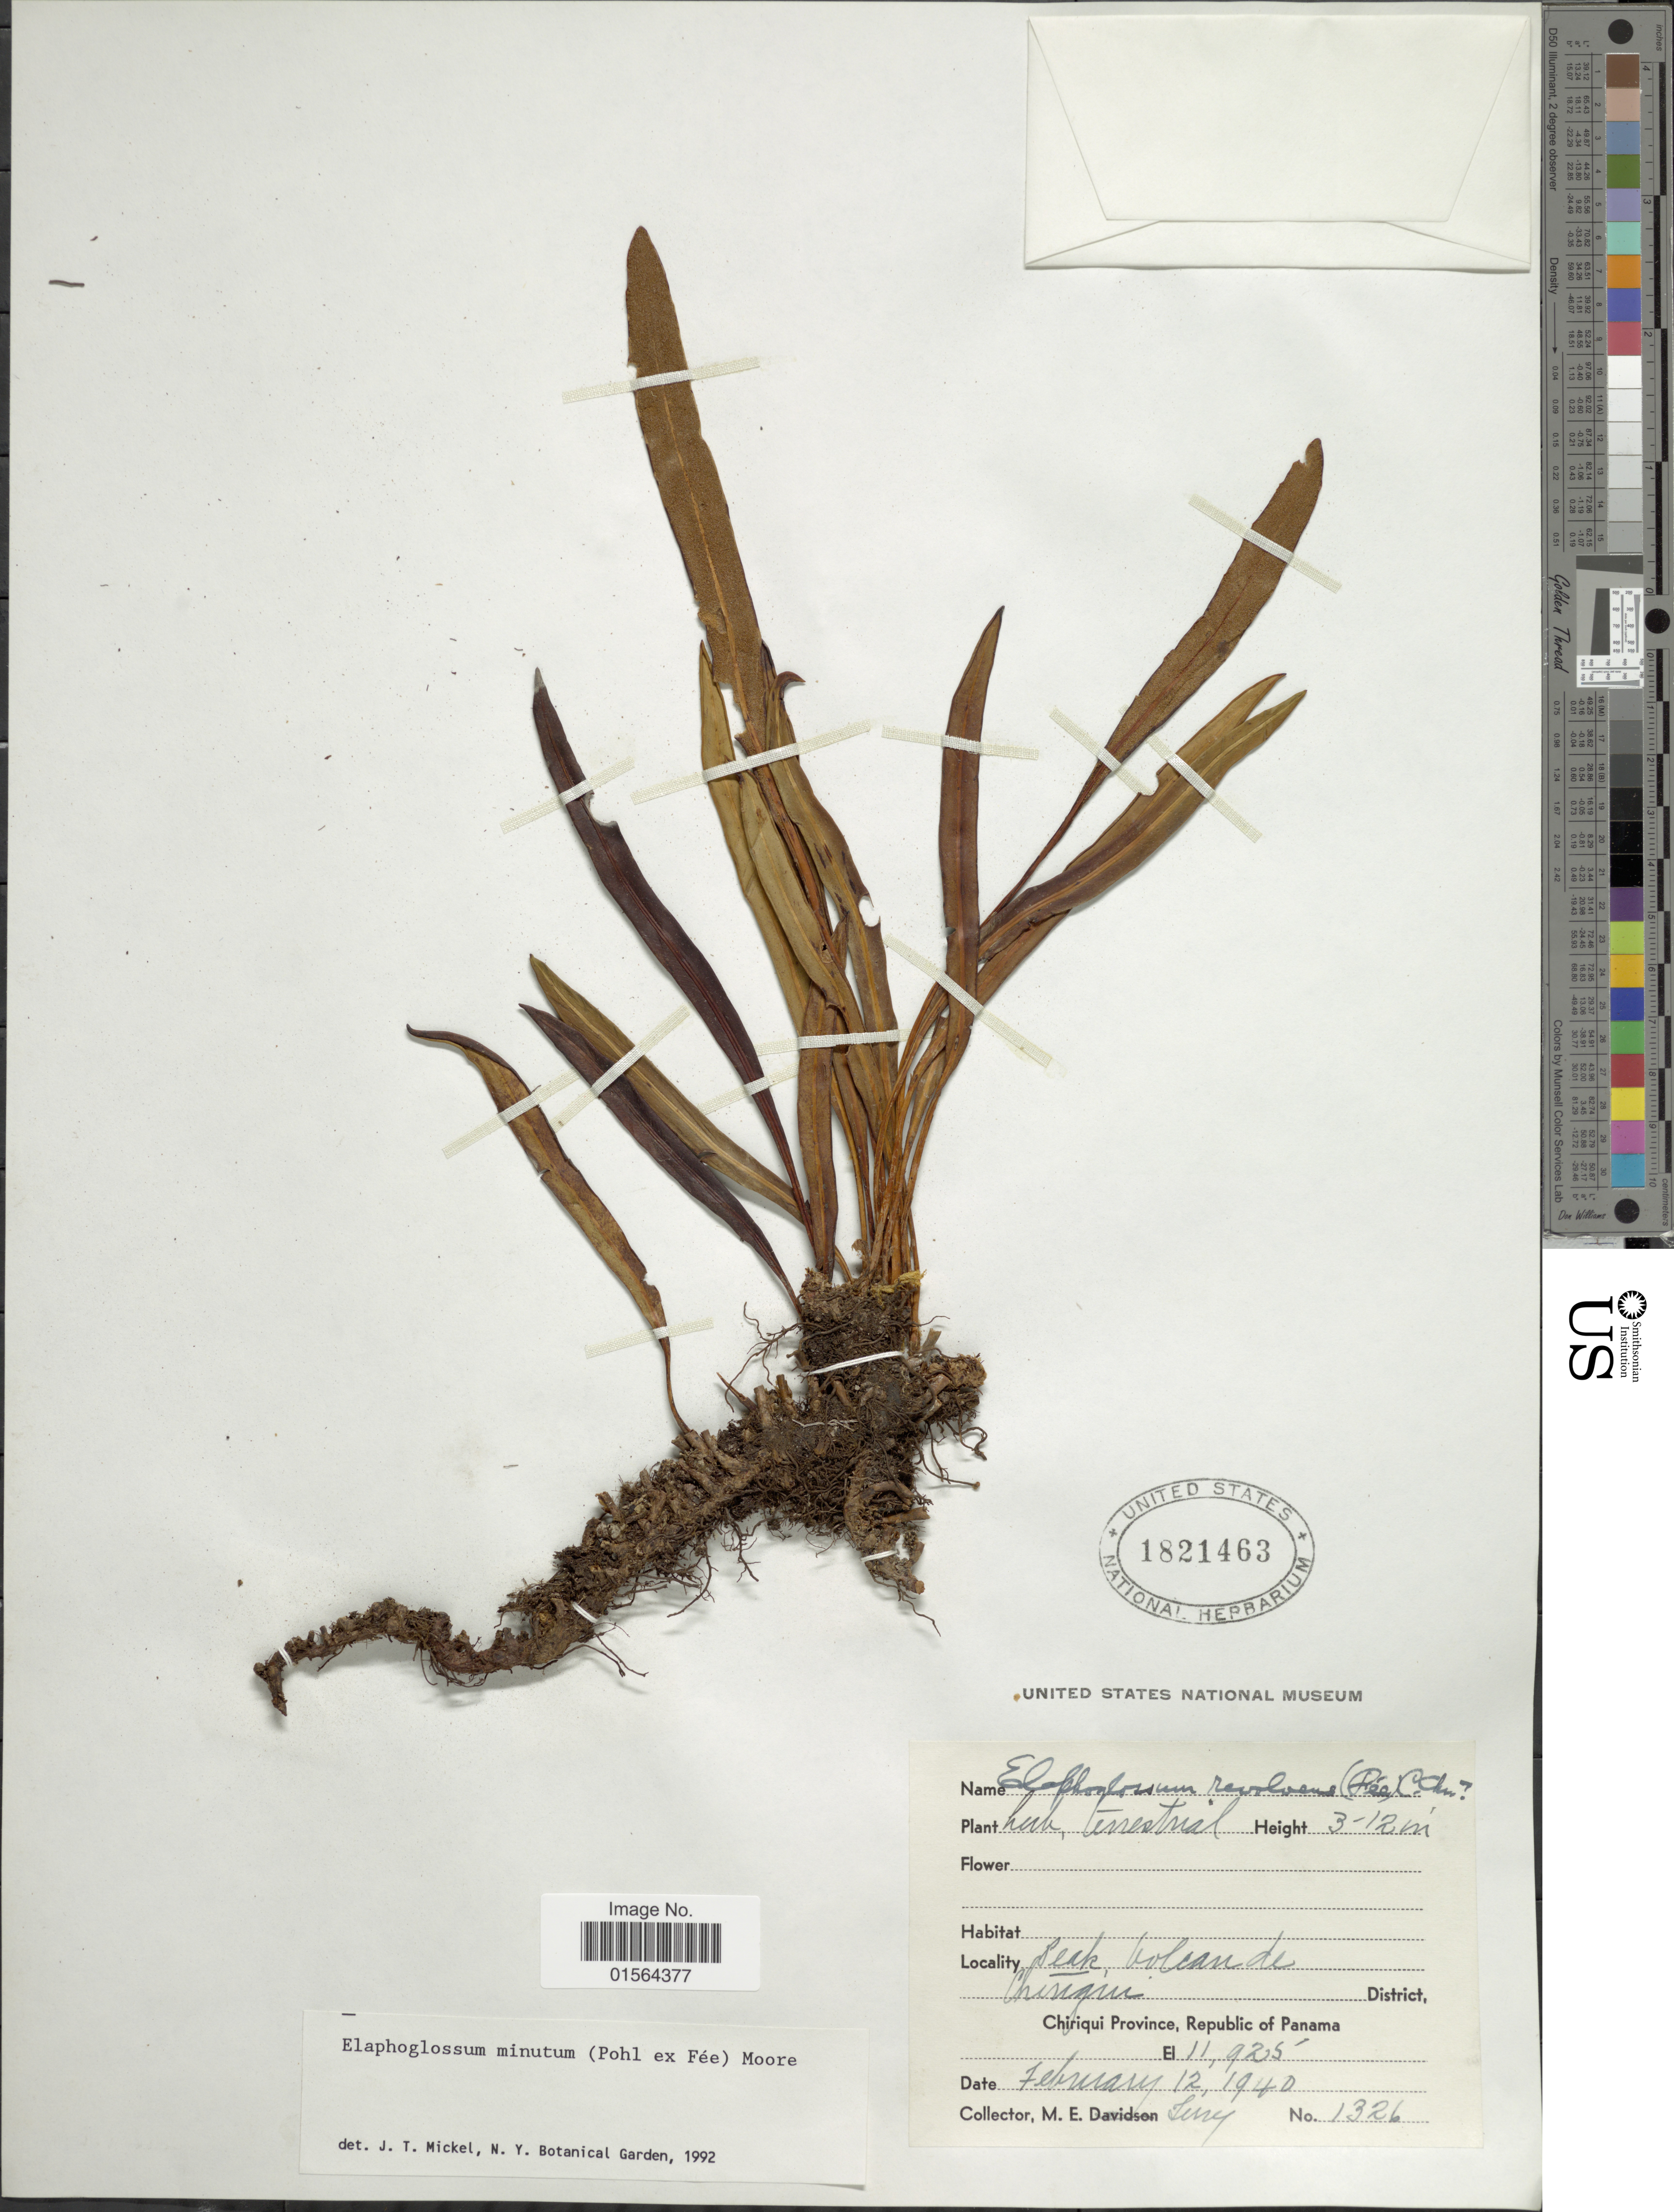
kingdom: Plantae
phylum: Tracheophyta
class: Polypodiopsida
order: Polypodiales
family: Dryopteridaceae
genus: Elaphoglossum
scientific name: Elaphoglossum miniatum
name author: (Christ) Christ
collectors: M. Terry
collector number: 1326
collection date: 1940-02-12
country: Panama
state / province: Chiriqui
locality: Peak, Volcan de Chiriqui, Chiriqui Province, Republic of Panama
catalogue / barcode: US 1821463